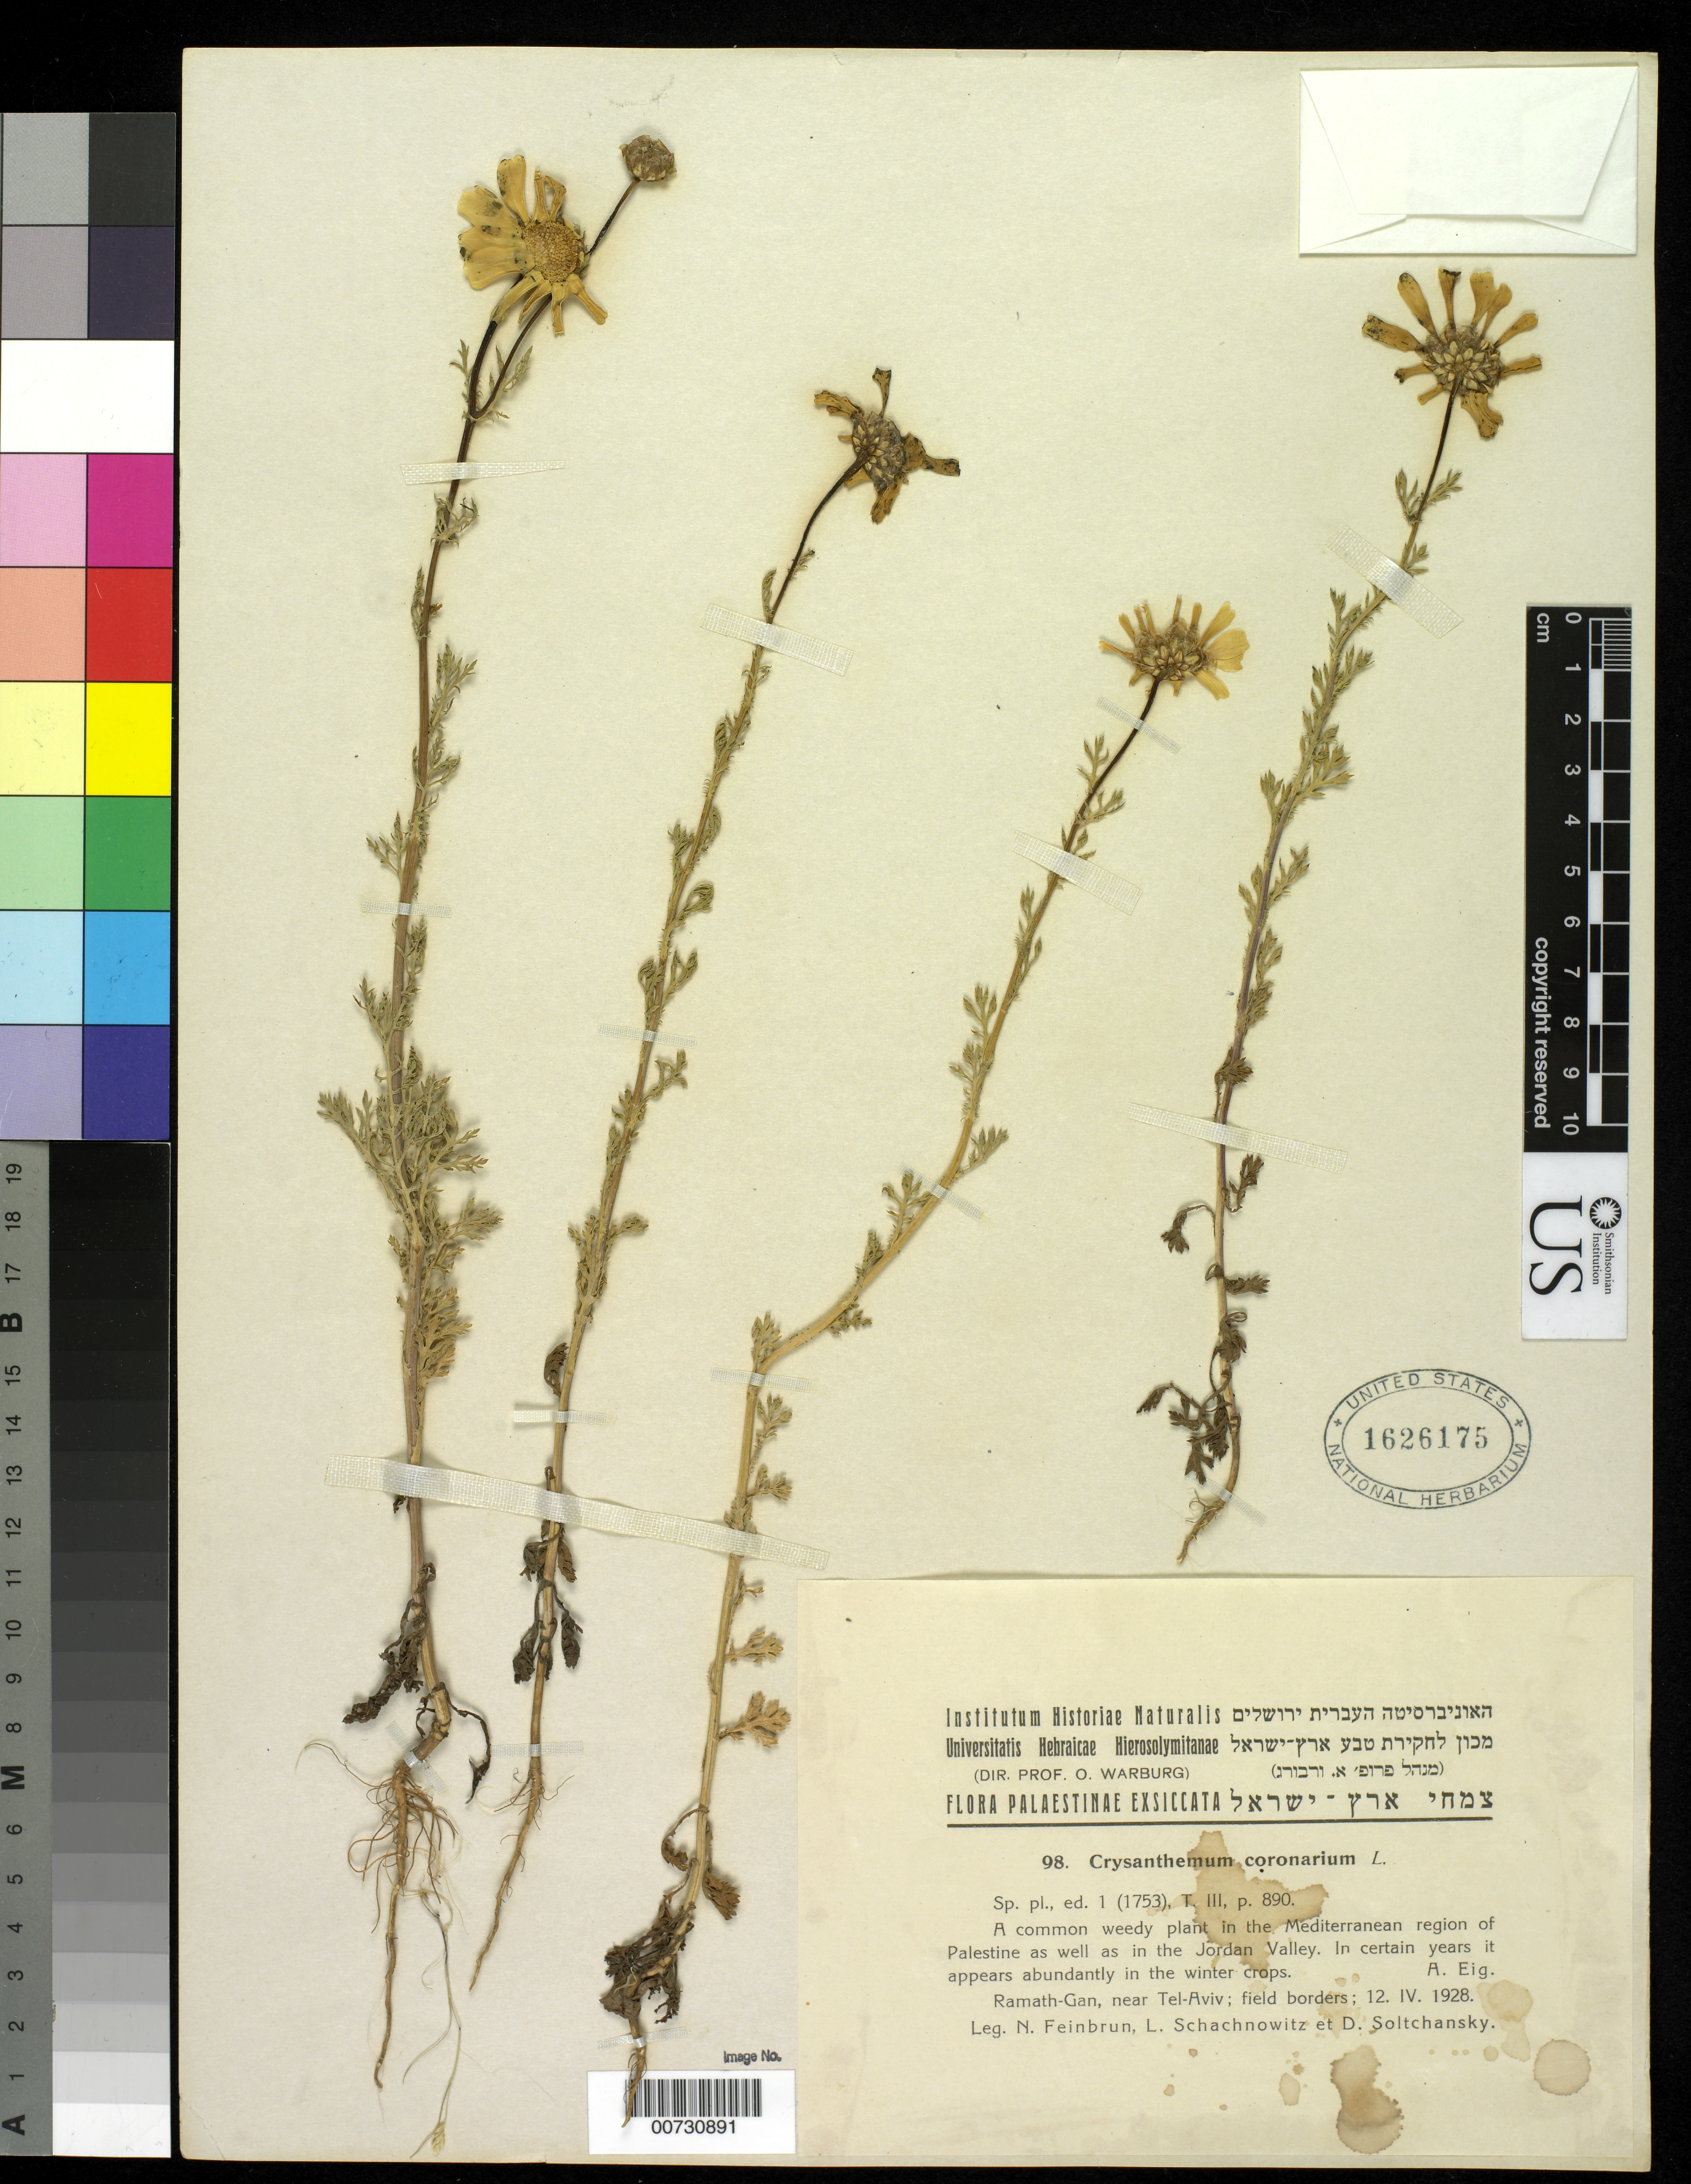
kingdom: Plantae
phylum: Tracheophyta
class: Magnoliopsida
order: Asterales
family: Asteraceae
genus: Chrysanthemum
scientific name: Chrysanthemum coronarium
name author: L.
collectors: N. Feinbrun, L. Schachnowitz & D. Soltchansky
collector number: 98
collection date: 1928-04-12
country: Israel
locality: Ramath-Gan, near Tel-Aviv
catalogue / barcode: US 1626175